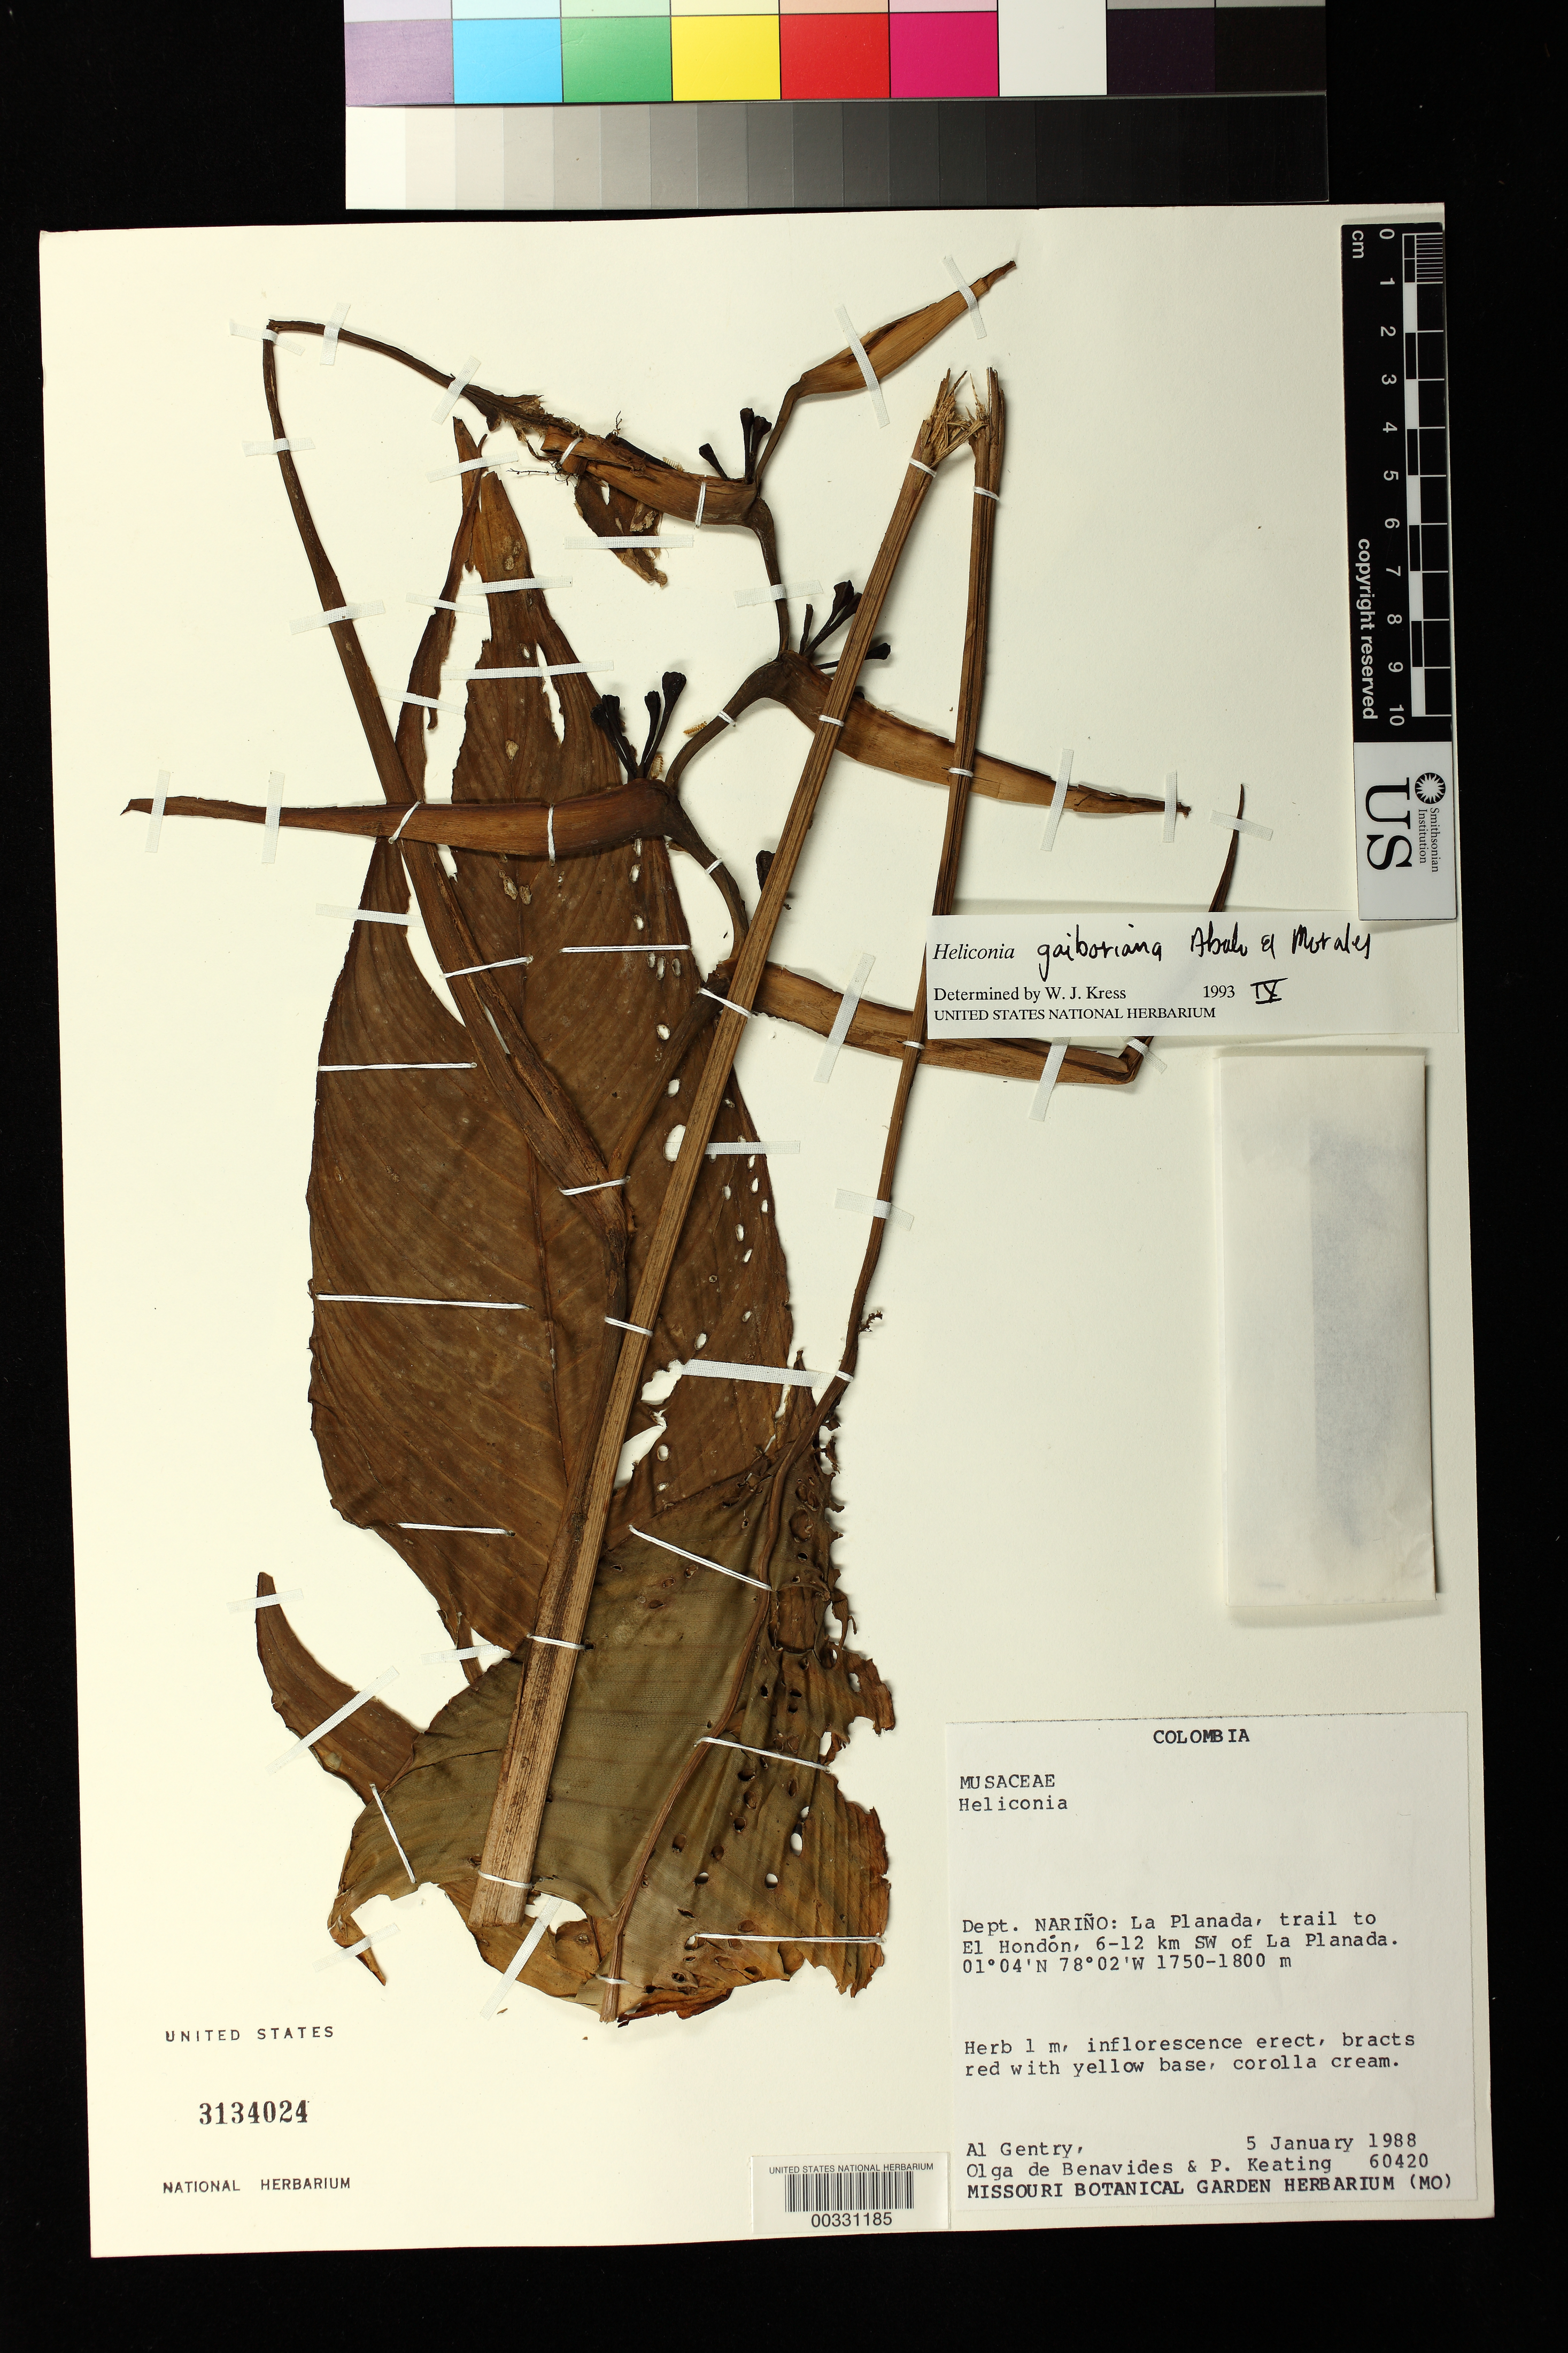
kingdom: Plantae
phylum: Tracheophyta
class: Liliopsida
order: Zingiberales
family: Heliconiaceae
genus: Heliconia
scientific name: Heliconia gaiboriana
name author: Abalo & Morales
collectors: A. H. Gentry, Olga S. de Benavides & P. Keating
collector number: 60420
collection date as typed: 05 Jan 1988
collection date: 1988-01-05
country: Colombia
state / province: Nariño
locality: La Planada, trail to el Hondon, 6-12 km SW of la Planada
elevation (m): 1750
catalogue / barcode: US 3134024